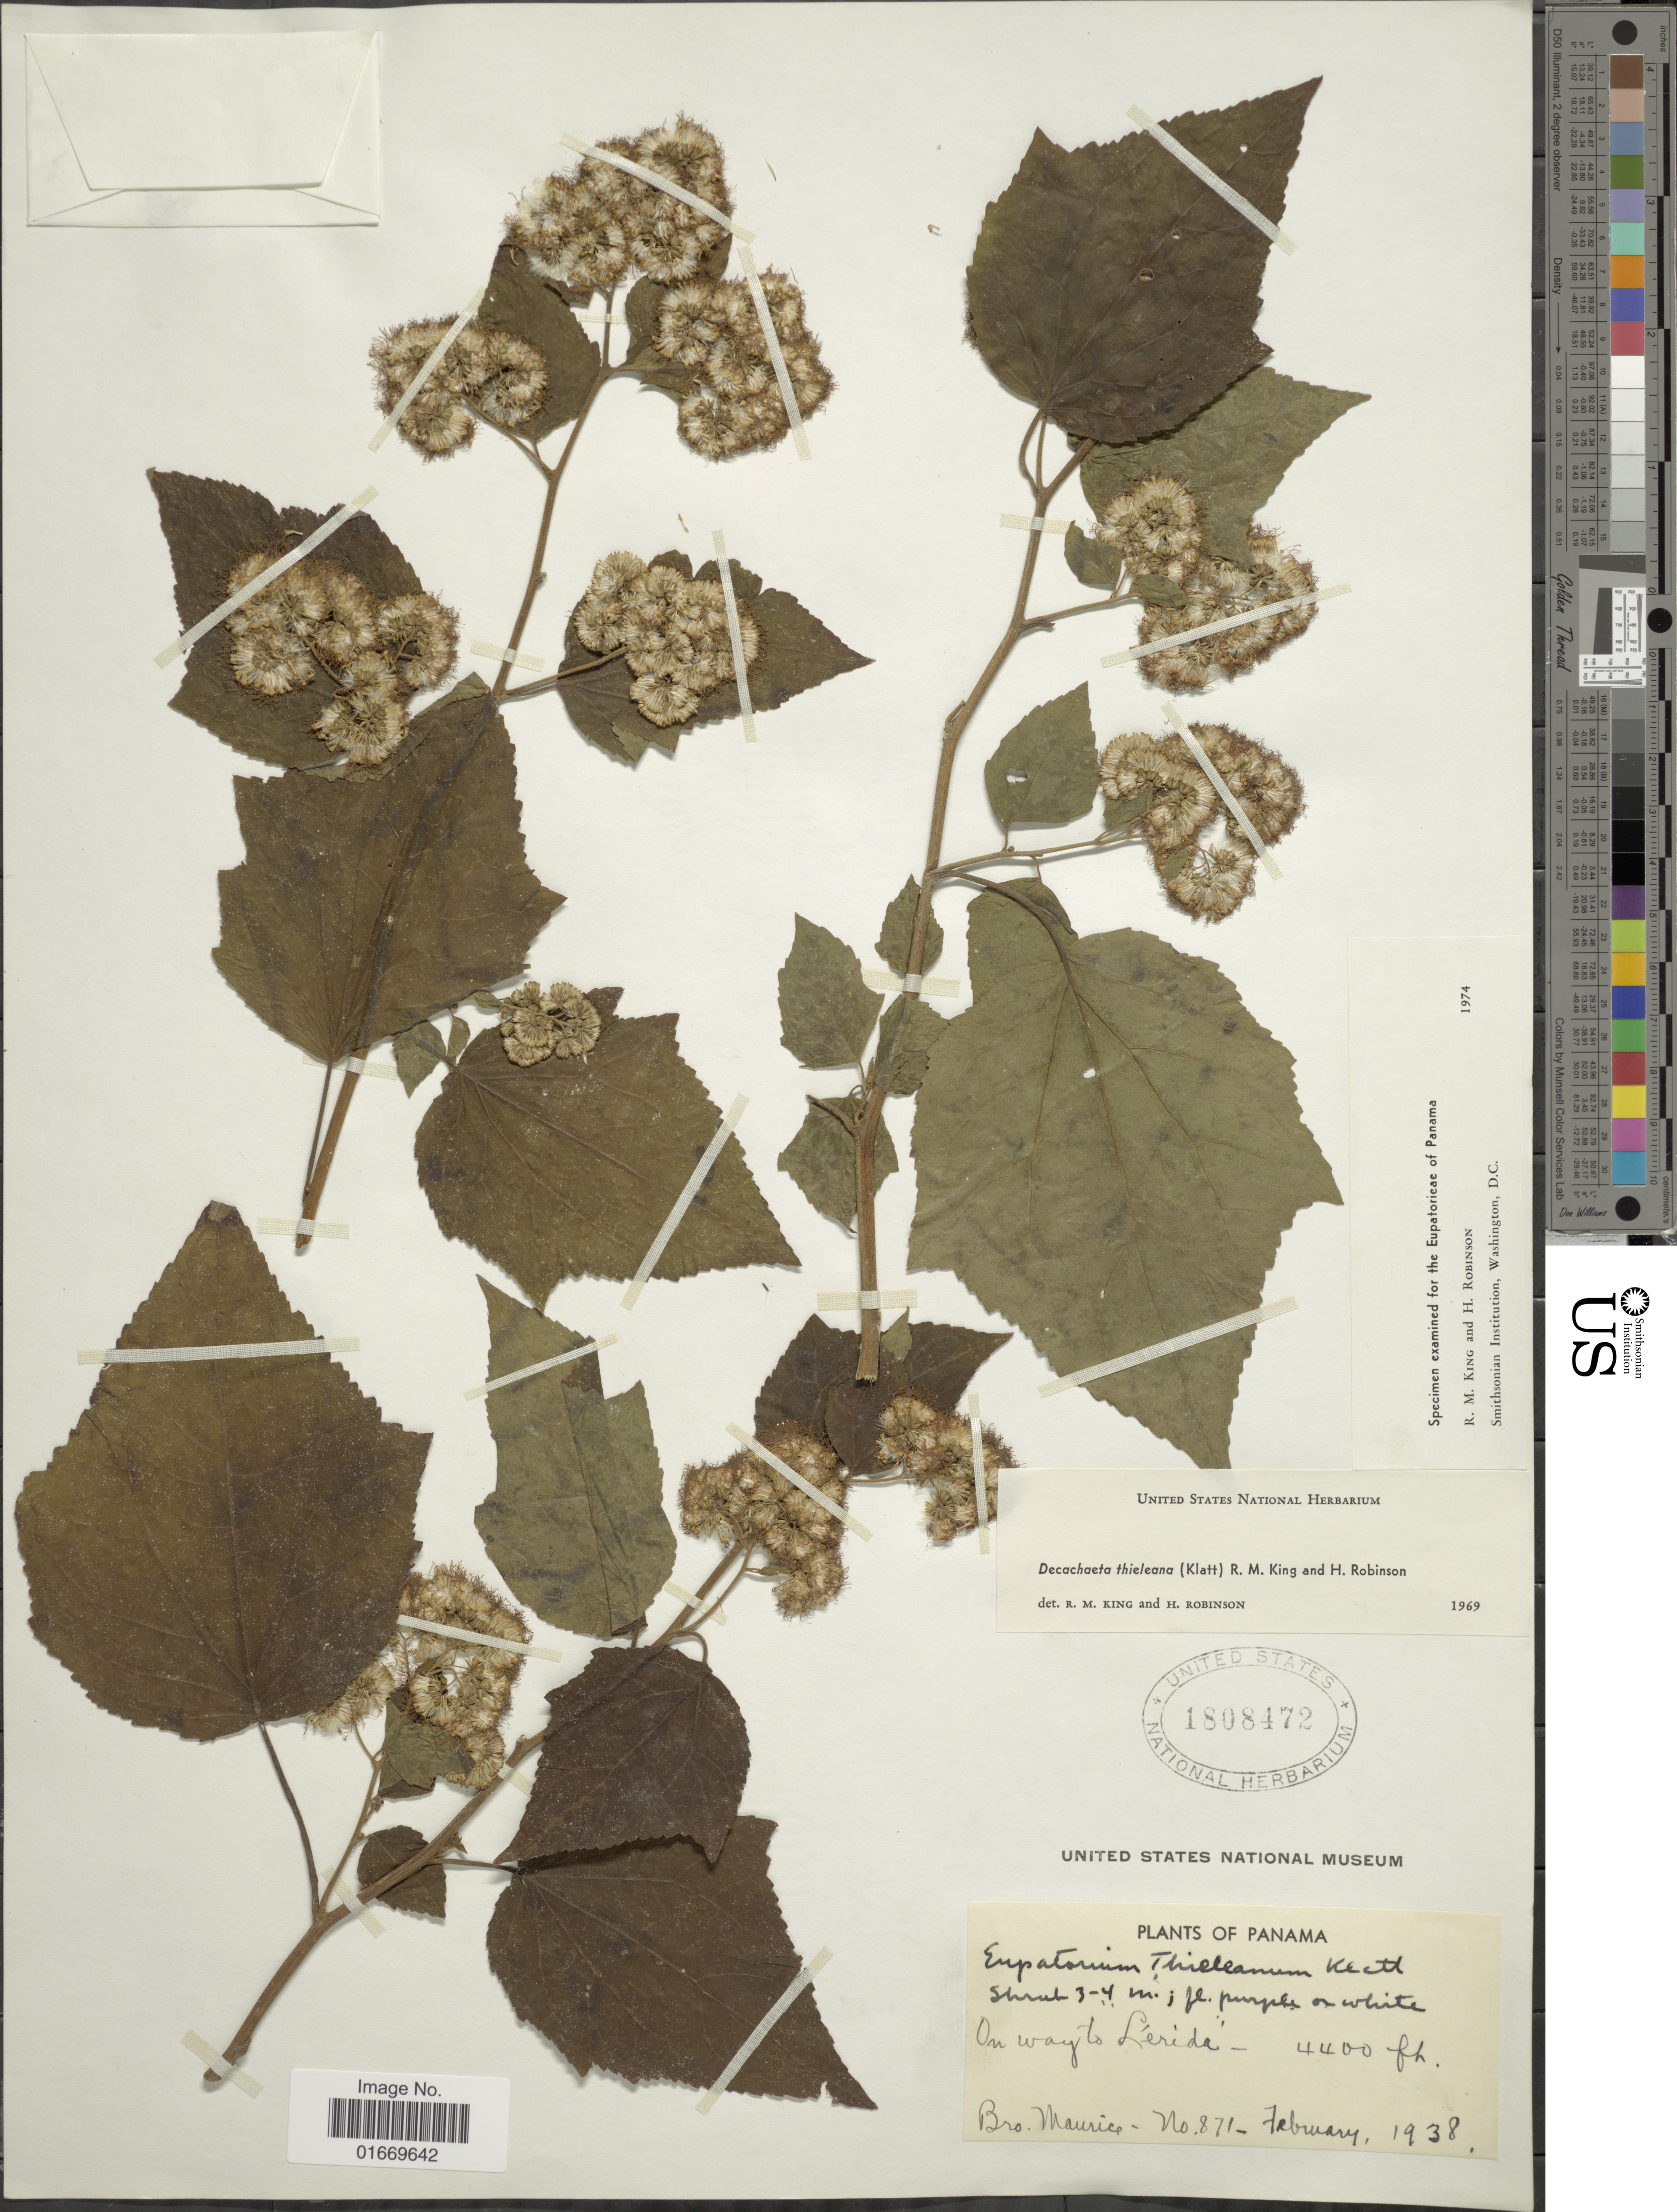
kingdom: Plantae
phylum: Tracheophyta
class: Magnoliopsida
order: Asterales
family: Asteraceae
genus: Decachaeta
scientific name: Decachaeta thieleana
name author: (Klatt) R.M. King & H. Rob.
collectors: B. Maurice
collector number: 871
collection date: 1938-02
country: Panama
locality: Panama. On way to Lérida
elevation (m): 1341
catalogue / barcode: US 1808472